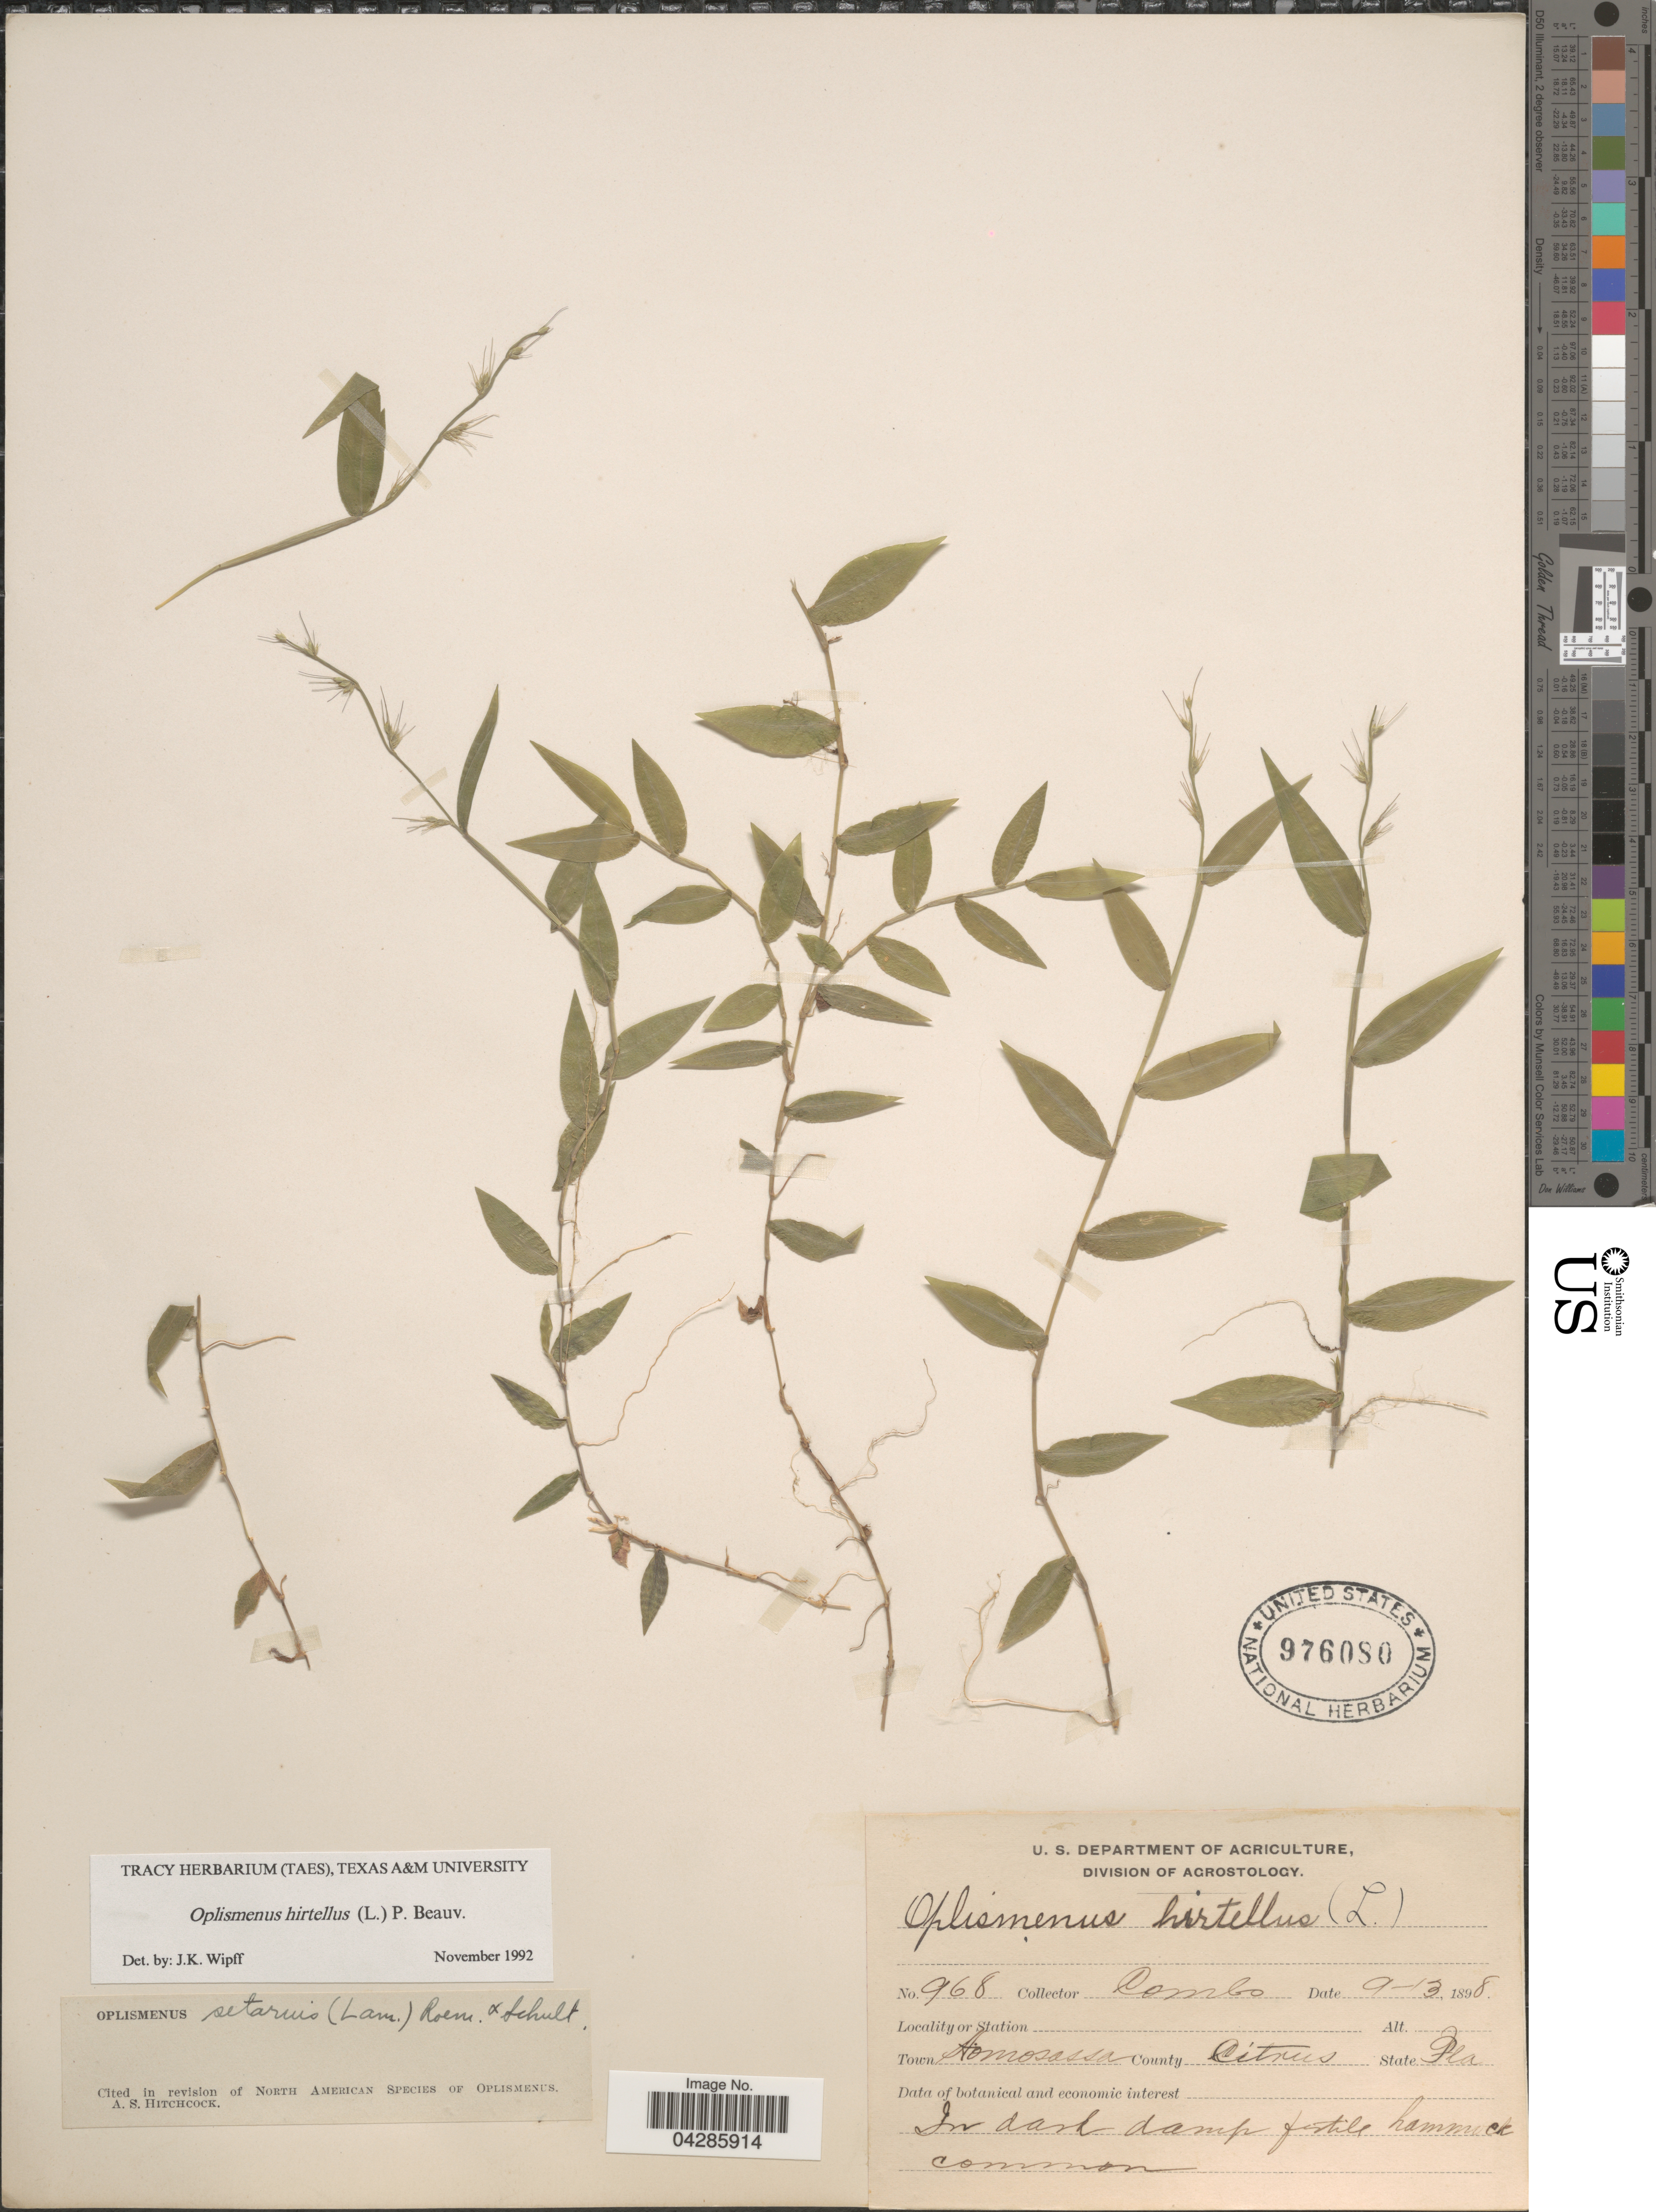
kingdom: Plantae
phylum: Tracheophyta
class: Liliopsida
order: Poales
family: Poaceae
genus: Oplismenus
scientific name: Oplismenus hirtellus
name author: (L.) P. Beauv.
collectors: -. Combs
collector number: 968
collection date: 1898-09-13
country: United States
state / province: Florida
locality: Town Homossa. County Citrus. In dark damp fertile hammock.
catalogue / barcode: US 976080